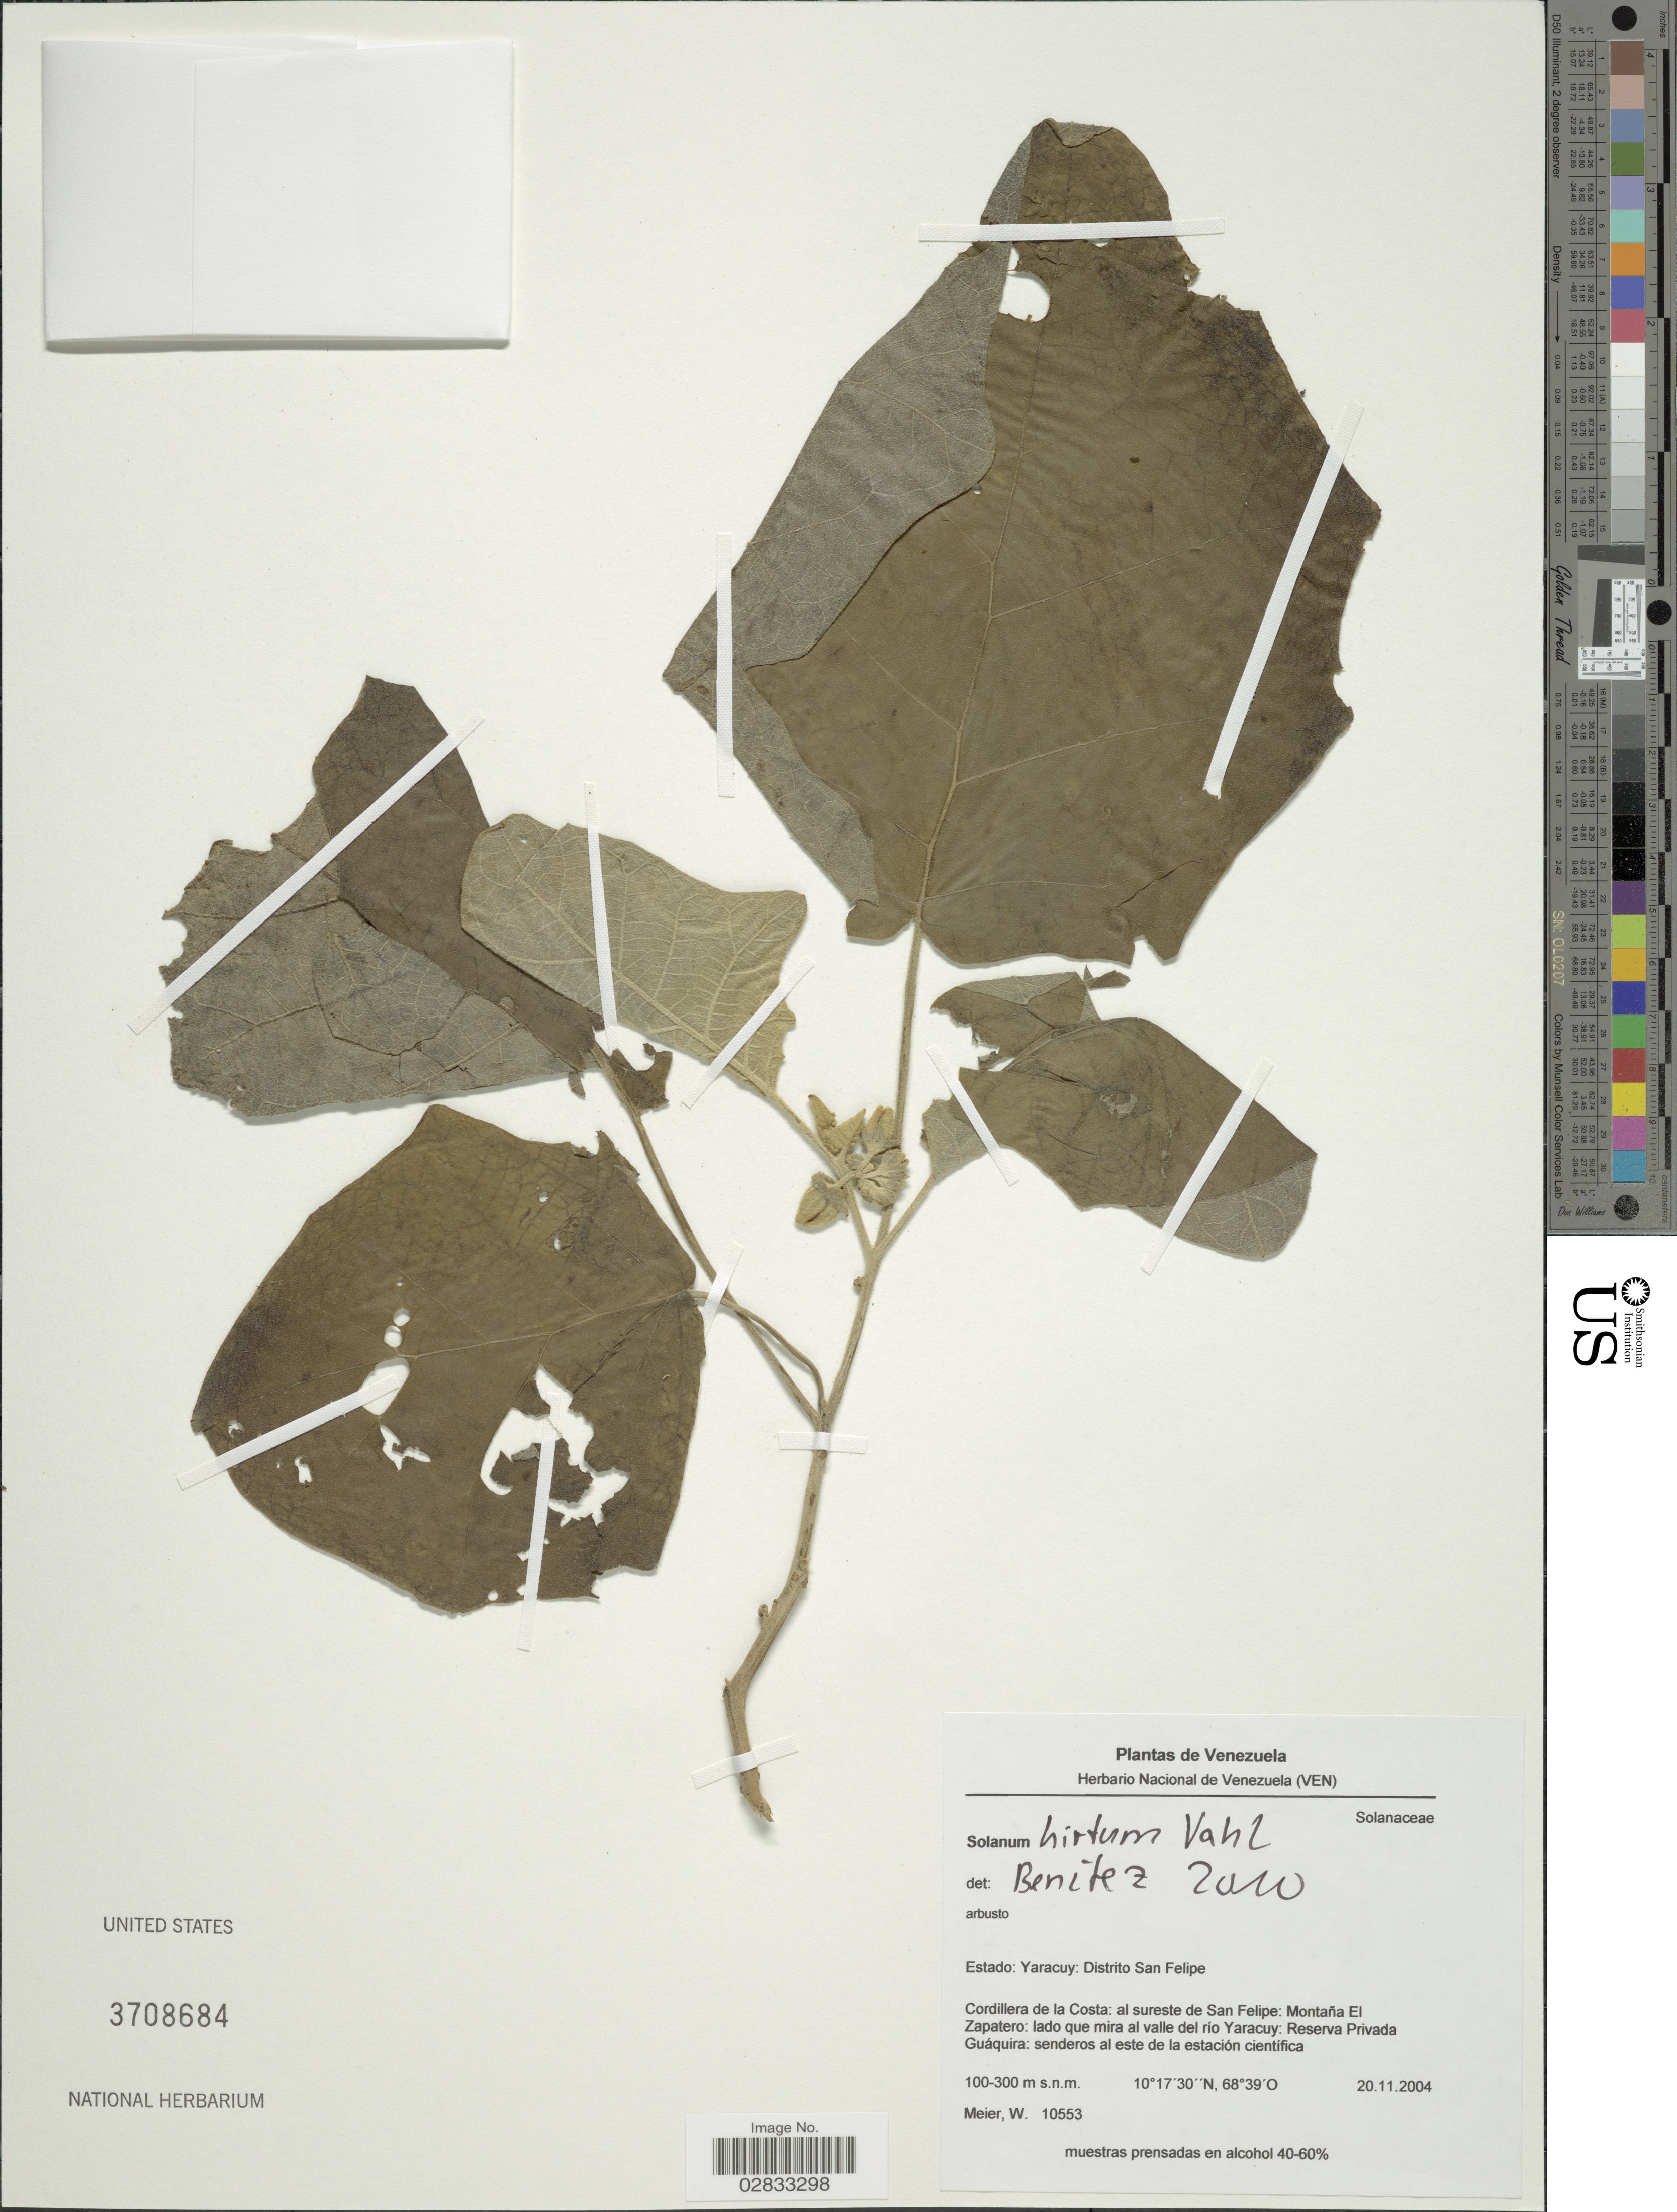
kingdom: Plantae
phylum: Tracheophyta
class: Magnoliopsida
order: Solanales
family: Solanaceae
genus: Solanum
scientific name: Solanum hirtum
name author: Vahl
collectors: W. Meier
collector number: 10553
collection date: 2004-11-20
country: Venezuela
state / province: Yaracuy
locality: Distrito San Felipe, Cordillera de la Costa: al sureste de San Felipe: Montaña El Zapatero: lado que mira al valle del río Yaracuy: Reserva Privada Guáquira: senderos al este de la estación cientifica.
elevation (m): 100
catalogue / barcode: US 3708684